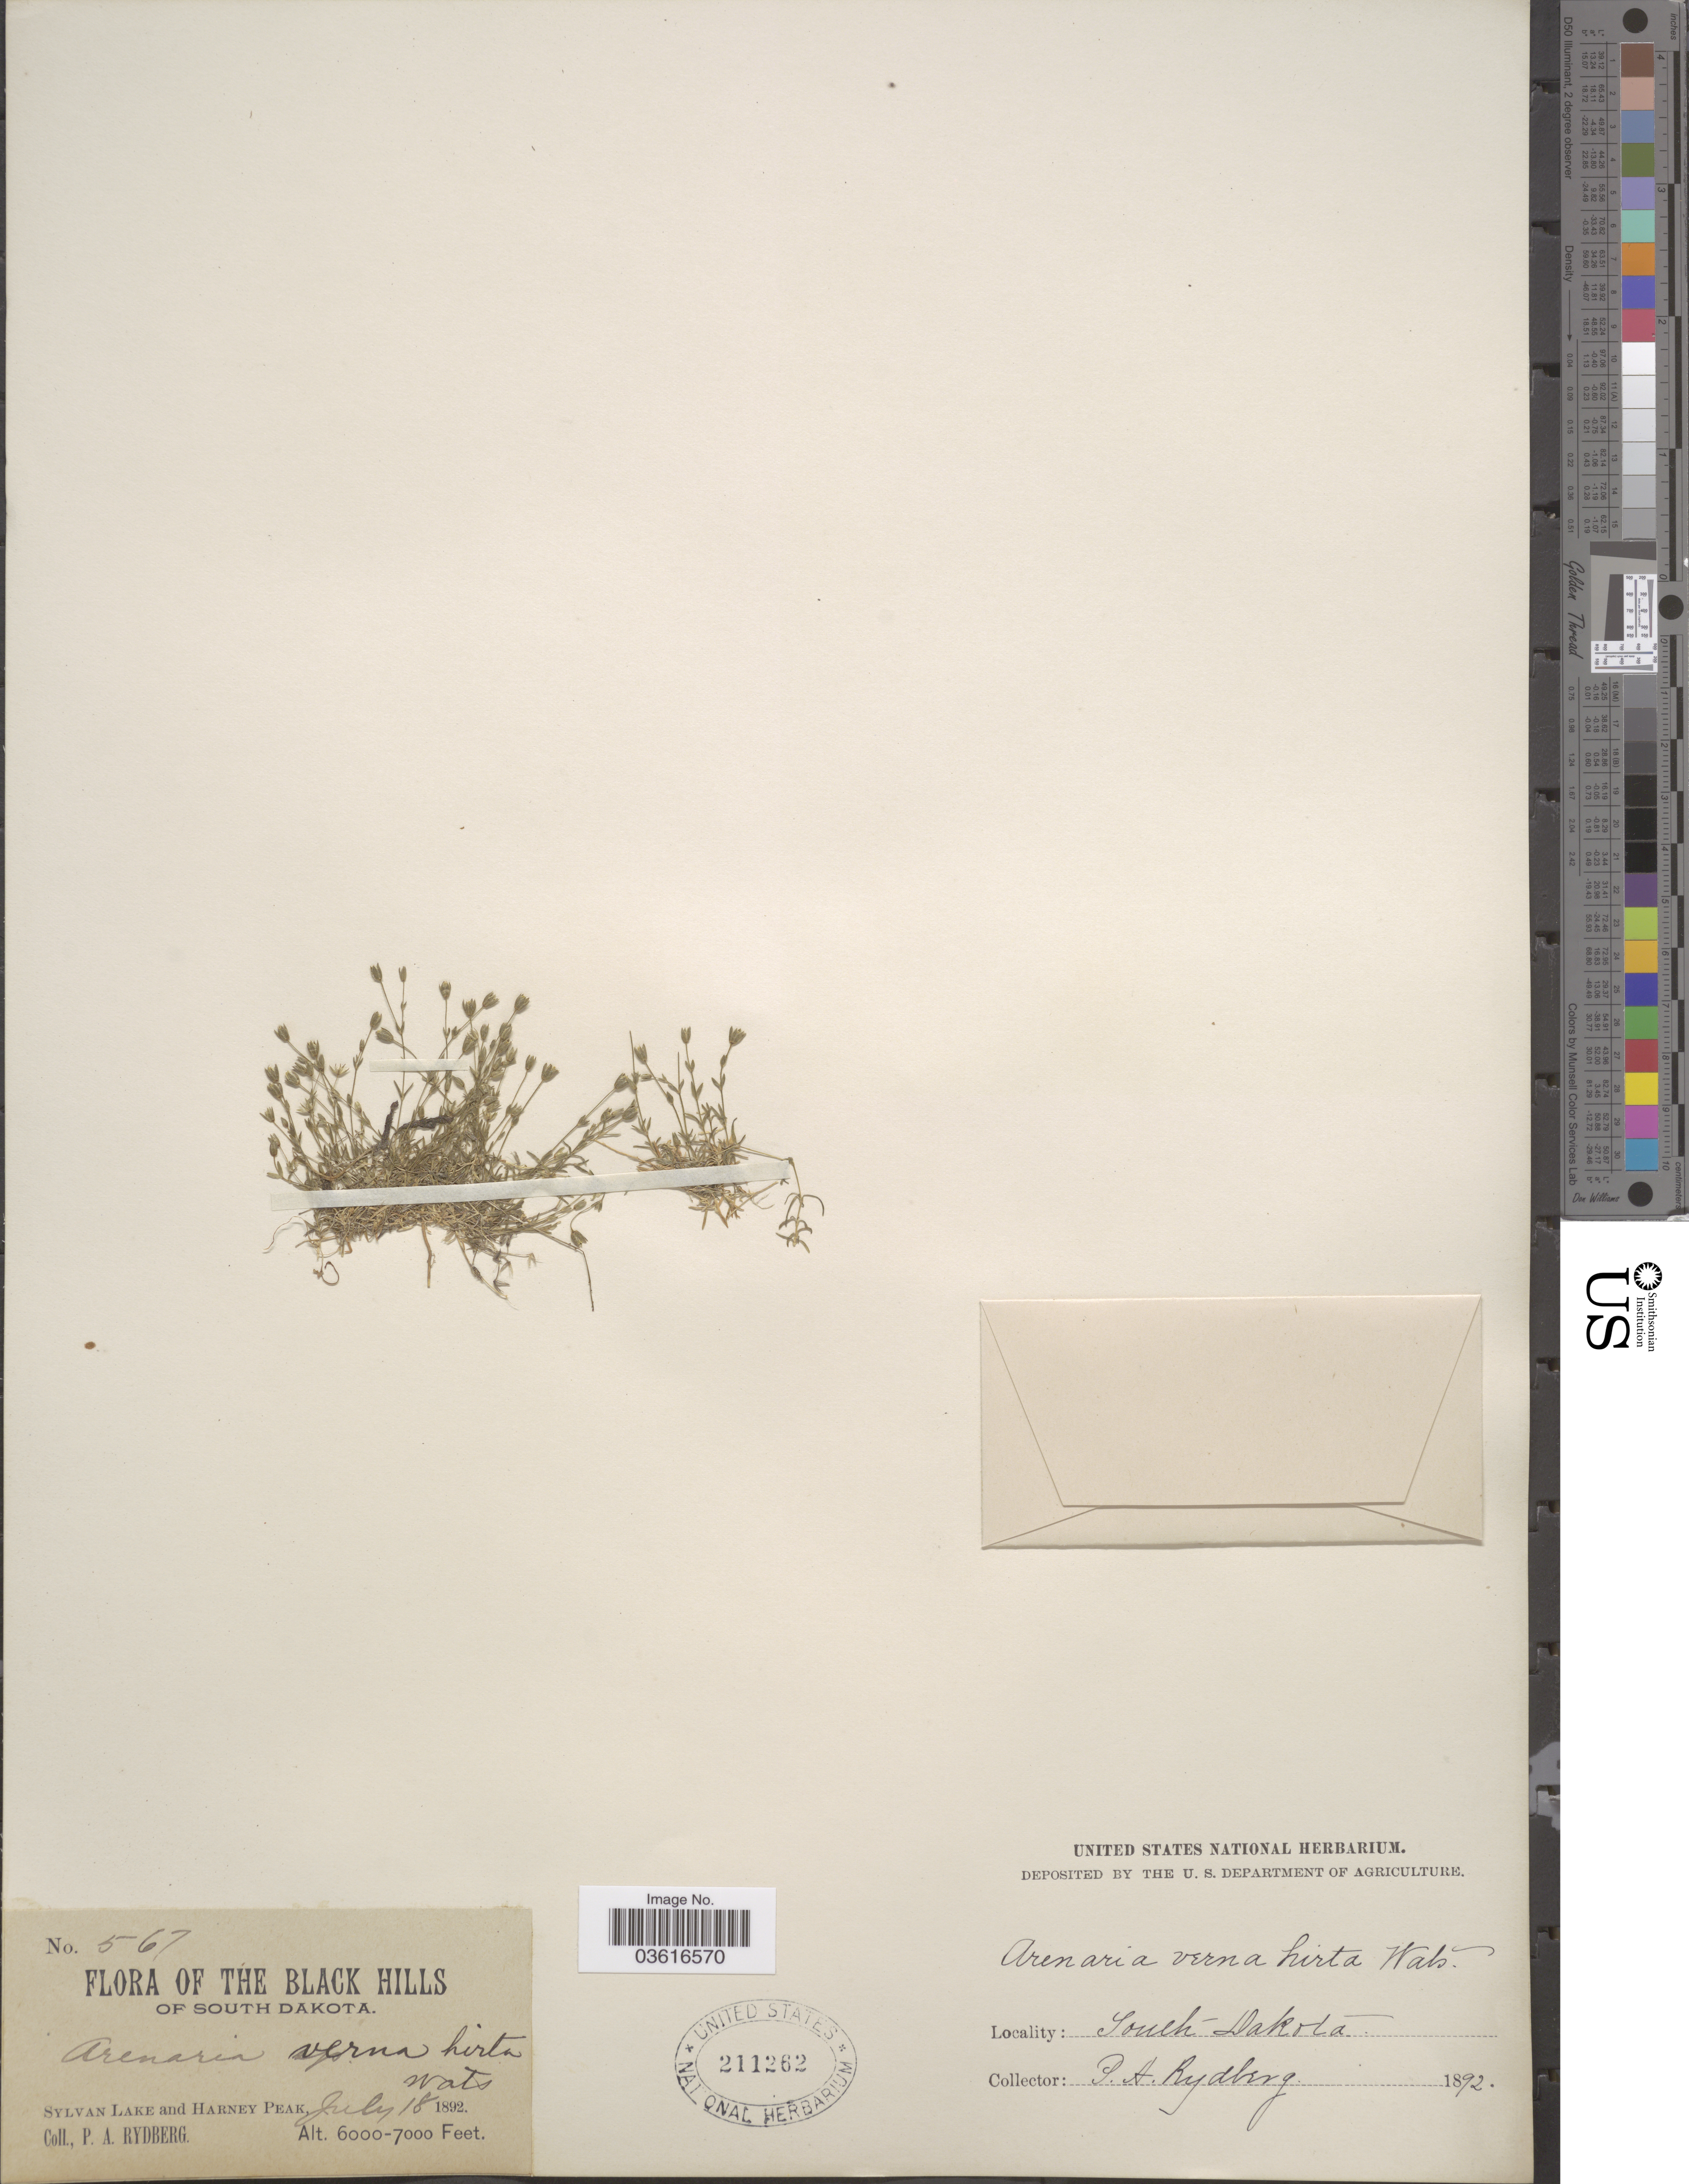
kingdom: Plantae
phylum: Tracheophyta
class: Magnoliopsida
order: Caryophyllales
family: Caryophyllaceae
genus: Minuartia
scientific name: Minuartia propinqua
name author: (Richardson) House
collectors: P. A. Rydberg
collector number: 567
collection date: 1892-07-18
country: United States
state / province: South Dakota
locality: The Black Hills. Sylvan Lake and Harney Peak.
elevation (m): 1829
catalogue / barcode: US 211262